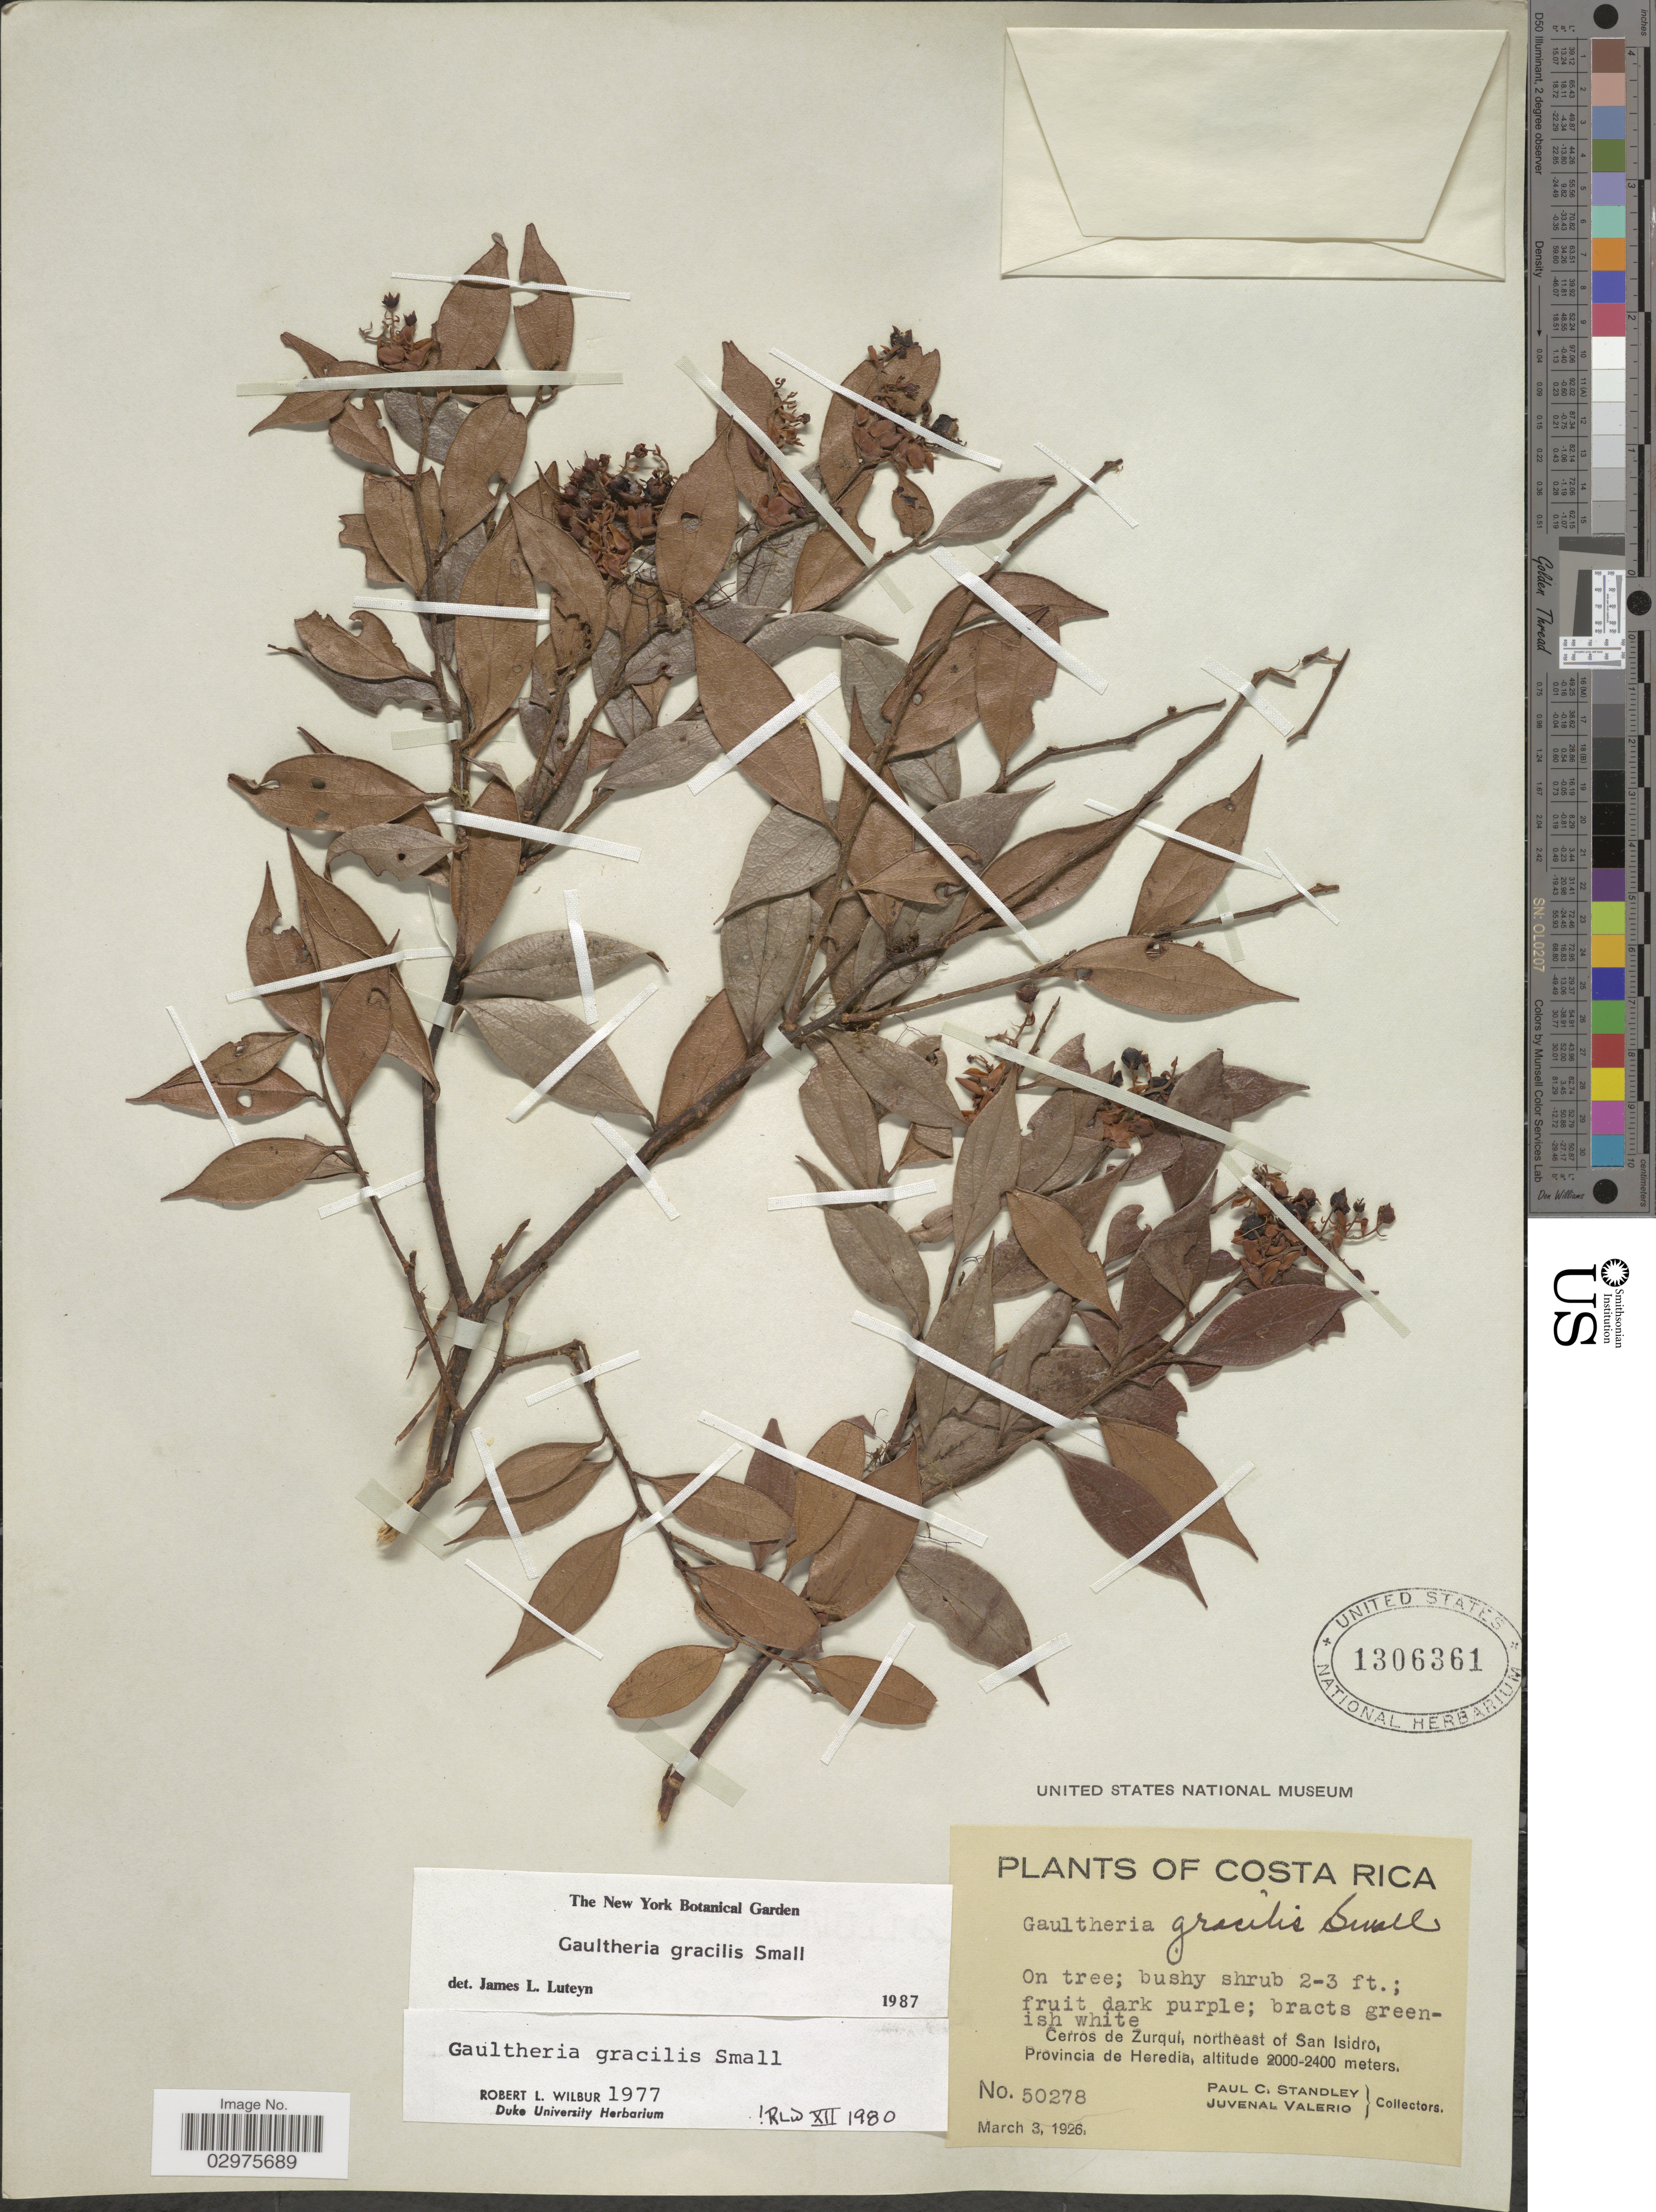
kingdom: Plantae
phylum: Tracheophyta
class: Magnoliopsida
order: Ericales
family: Ericaceae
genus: Gaultheria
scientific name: Gaultheria gracilis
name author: Small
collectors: P. C. Standley & J. Valerio R.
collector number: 50278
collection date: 1926-03-03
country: Costa Rica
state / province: Heredia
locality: Cerros de Zurqui, northeast of San Isidro.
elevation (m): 2000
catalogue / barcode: US 1306361